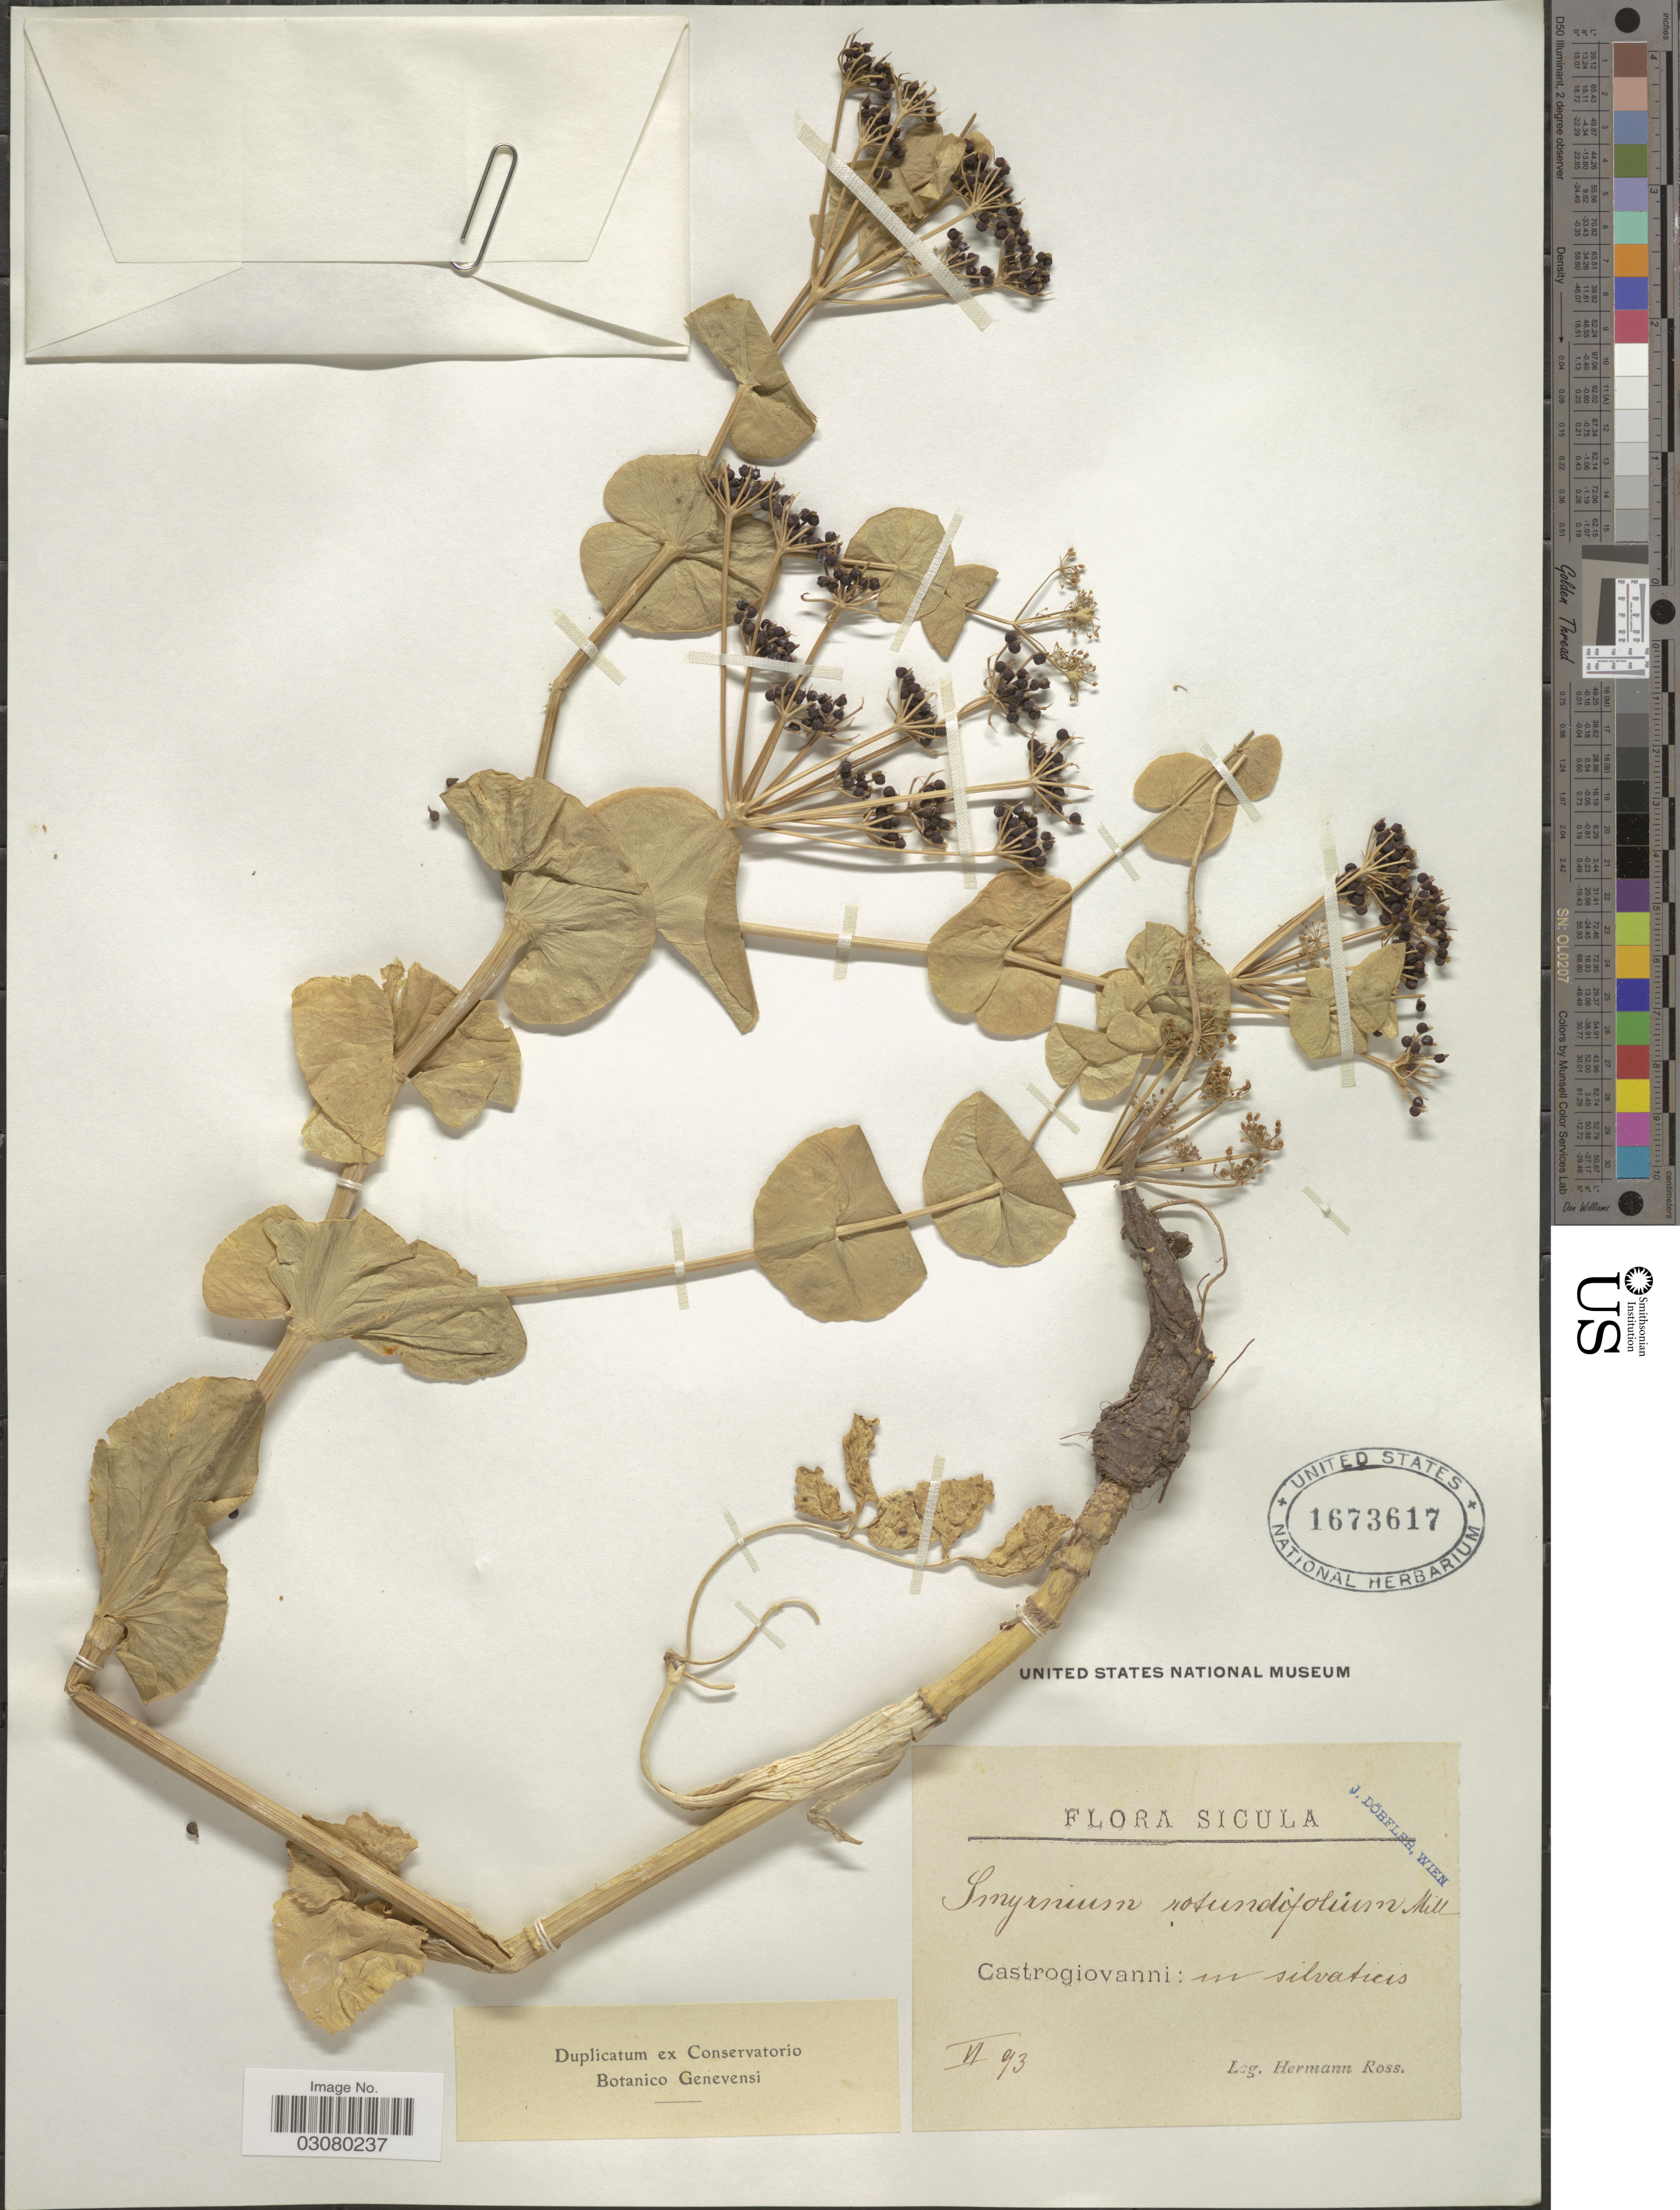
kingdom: Plantae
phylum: Tracheophyta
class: Magnoliopsida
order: Apiales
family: Apiaceae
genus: Smyrnium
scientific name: Smyrnium rotundifolium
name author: Mill.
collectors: H. Ross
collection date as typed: Transcribed d/m/y: /6/93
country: Italy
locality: Sicula. Castrogiovanni.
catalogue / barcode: US 1673617